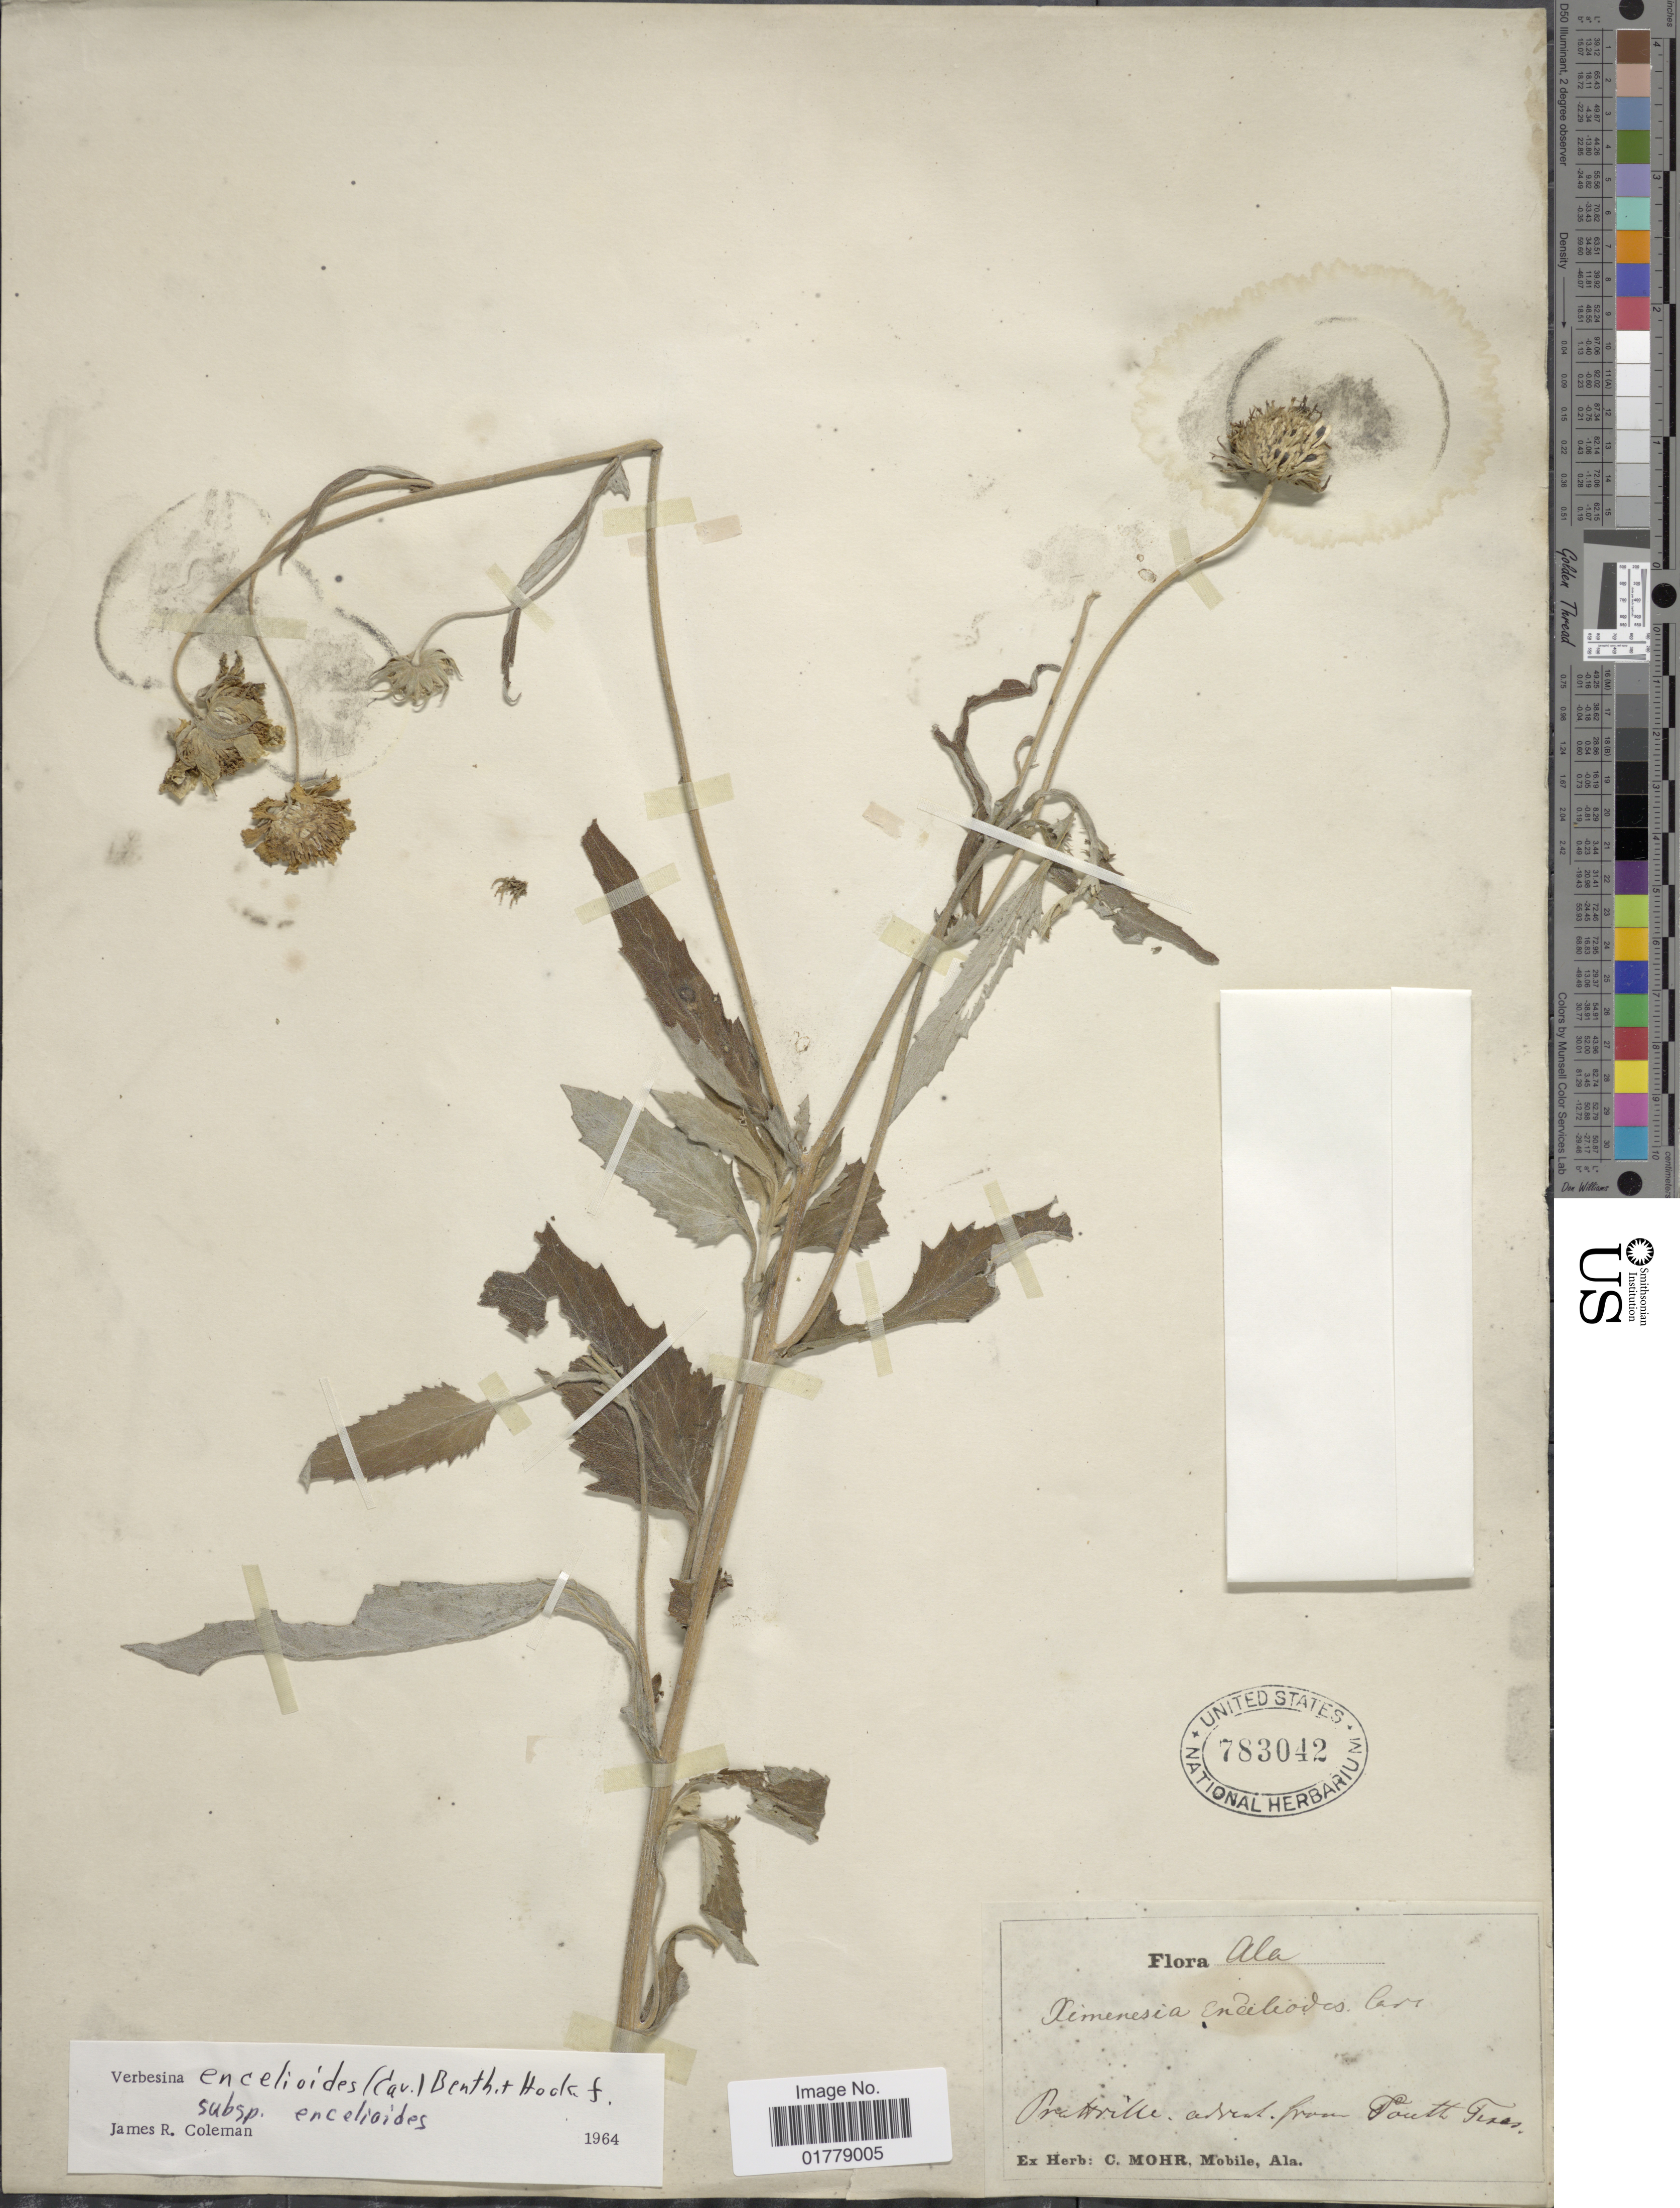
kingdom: Plantae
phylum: Tracheophyta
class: Magnoliopsida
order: Asterales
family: Asteraceae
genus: Verbesina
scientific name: Verbesina encelioides subsp. encelioides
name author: (Cav.) Benth. & Hook.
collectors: ex herb. C. Mohr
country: United States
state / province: Texas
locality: Ala. Portville, advent. from South Texas.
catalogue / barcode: US 783042